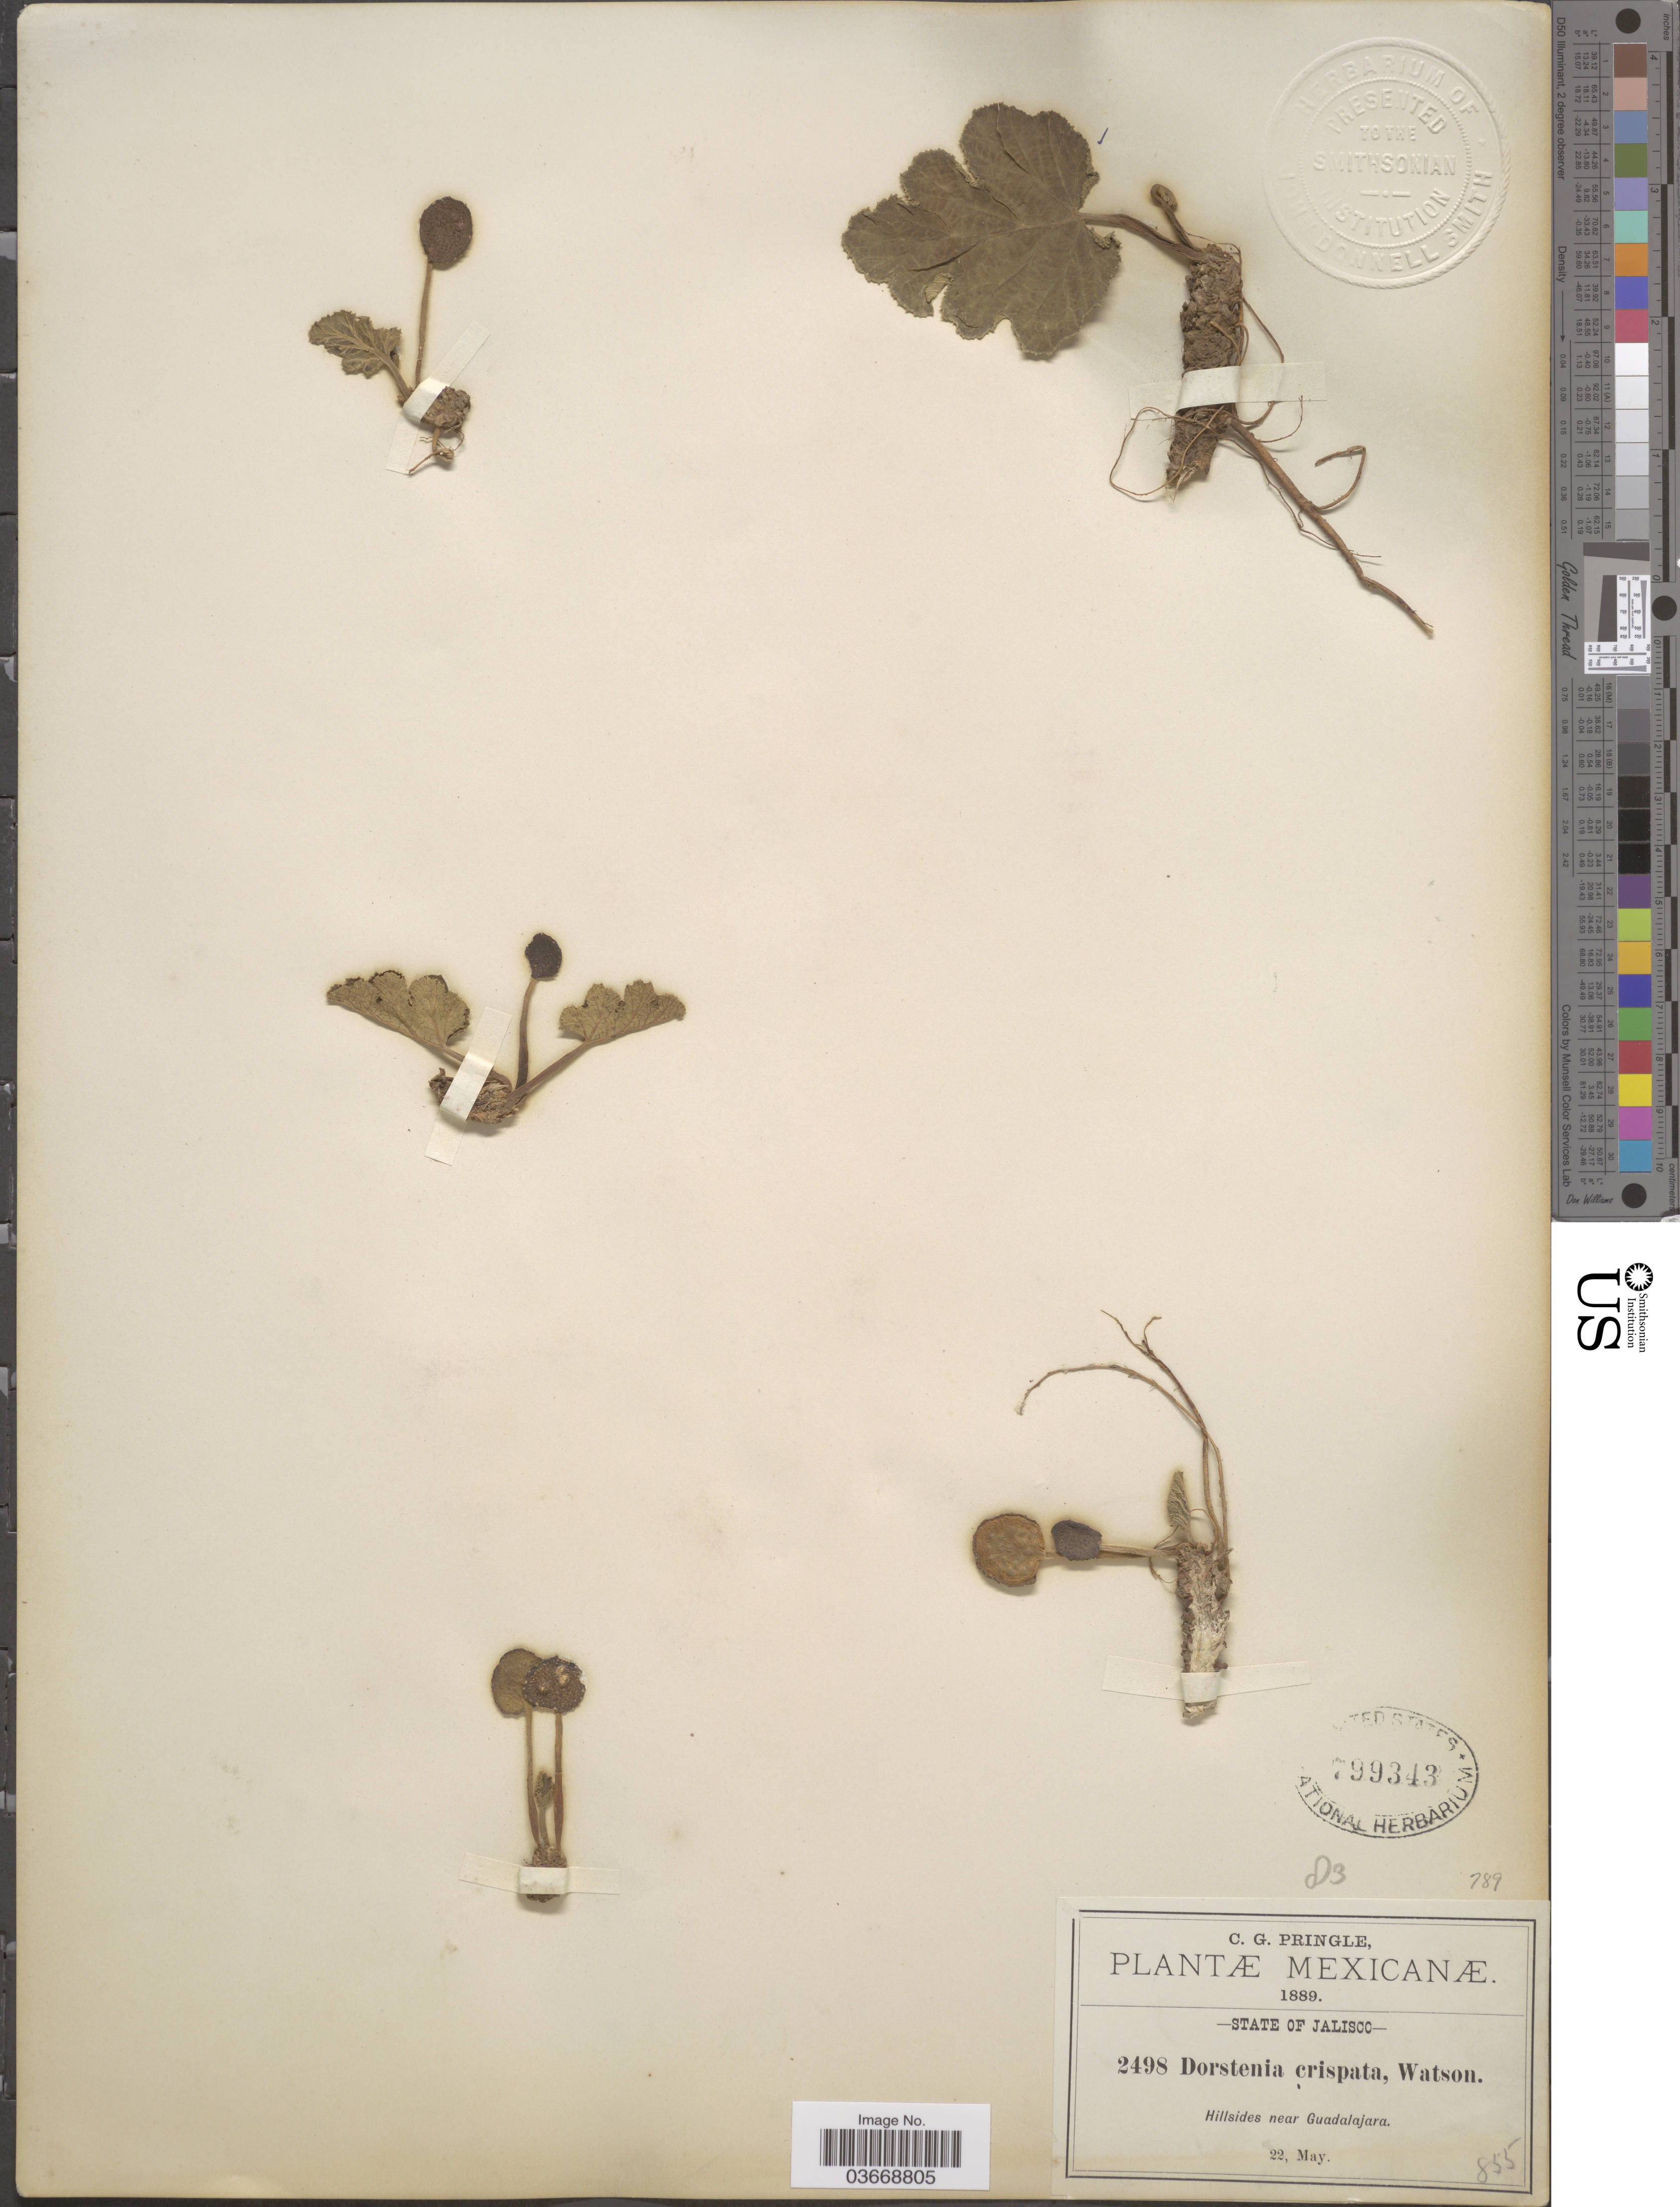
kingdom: Plantae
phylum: Tracheophyta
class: Magnoliopsida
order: Rosales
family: Moraceae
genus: Dorstenia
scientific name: Dorstenia crispata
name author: S. Watson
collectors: C. G. Pringle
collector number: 2498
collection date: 1889-05-22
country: Mexico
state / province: Jalisco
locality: Hillsides near Guadalajara.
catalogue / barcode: US 799343